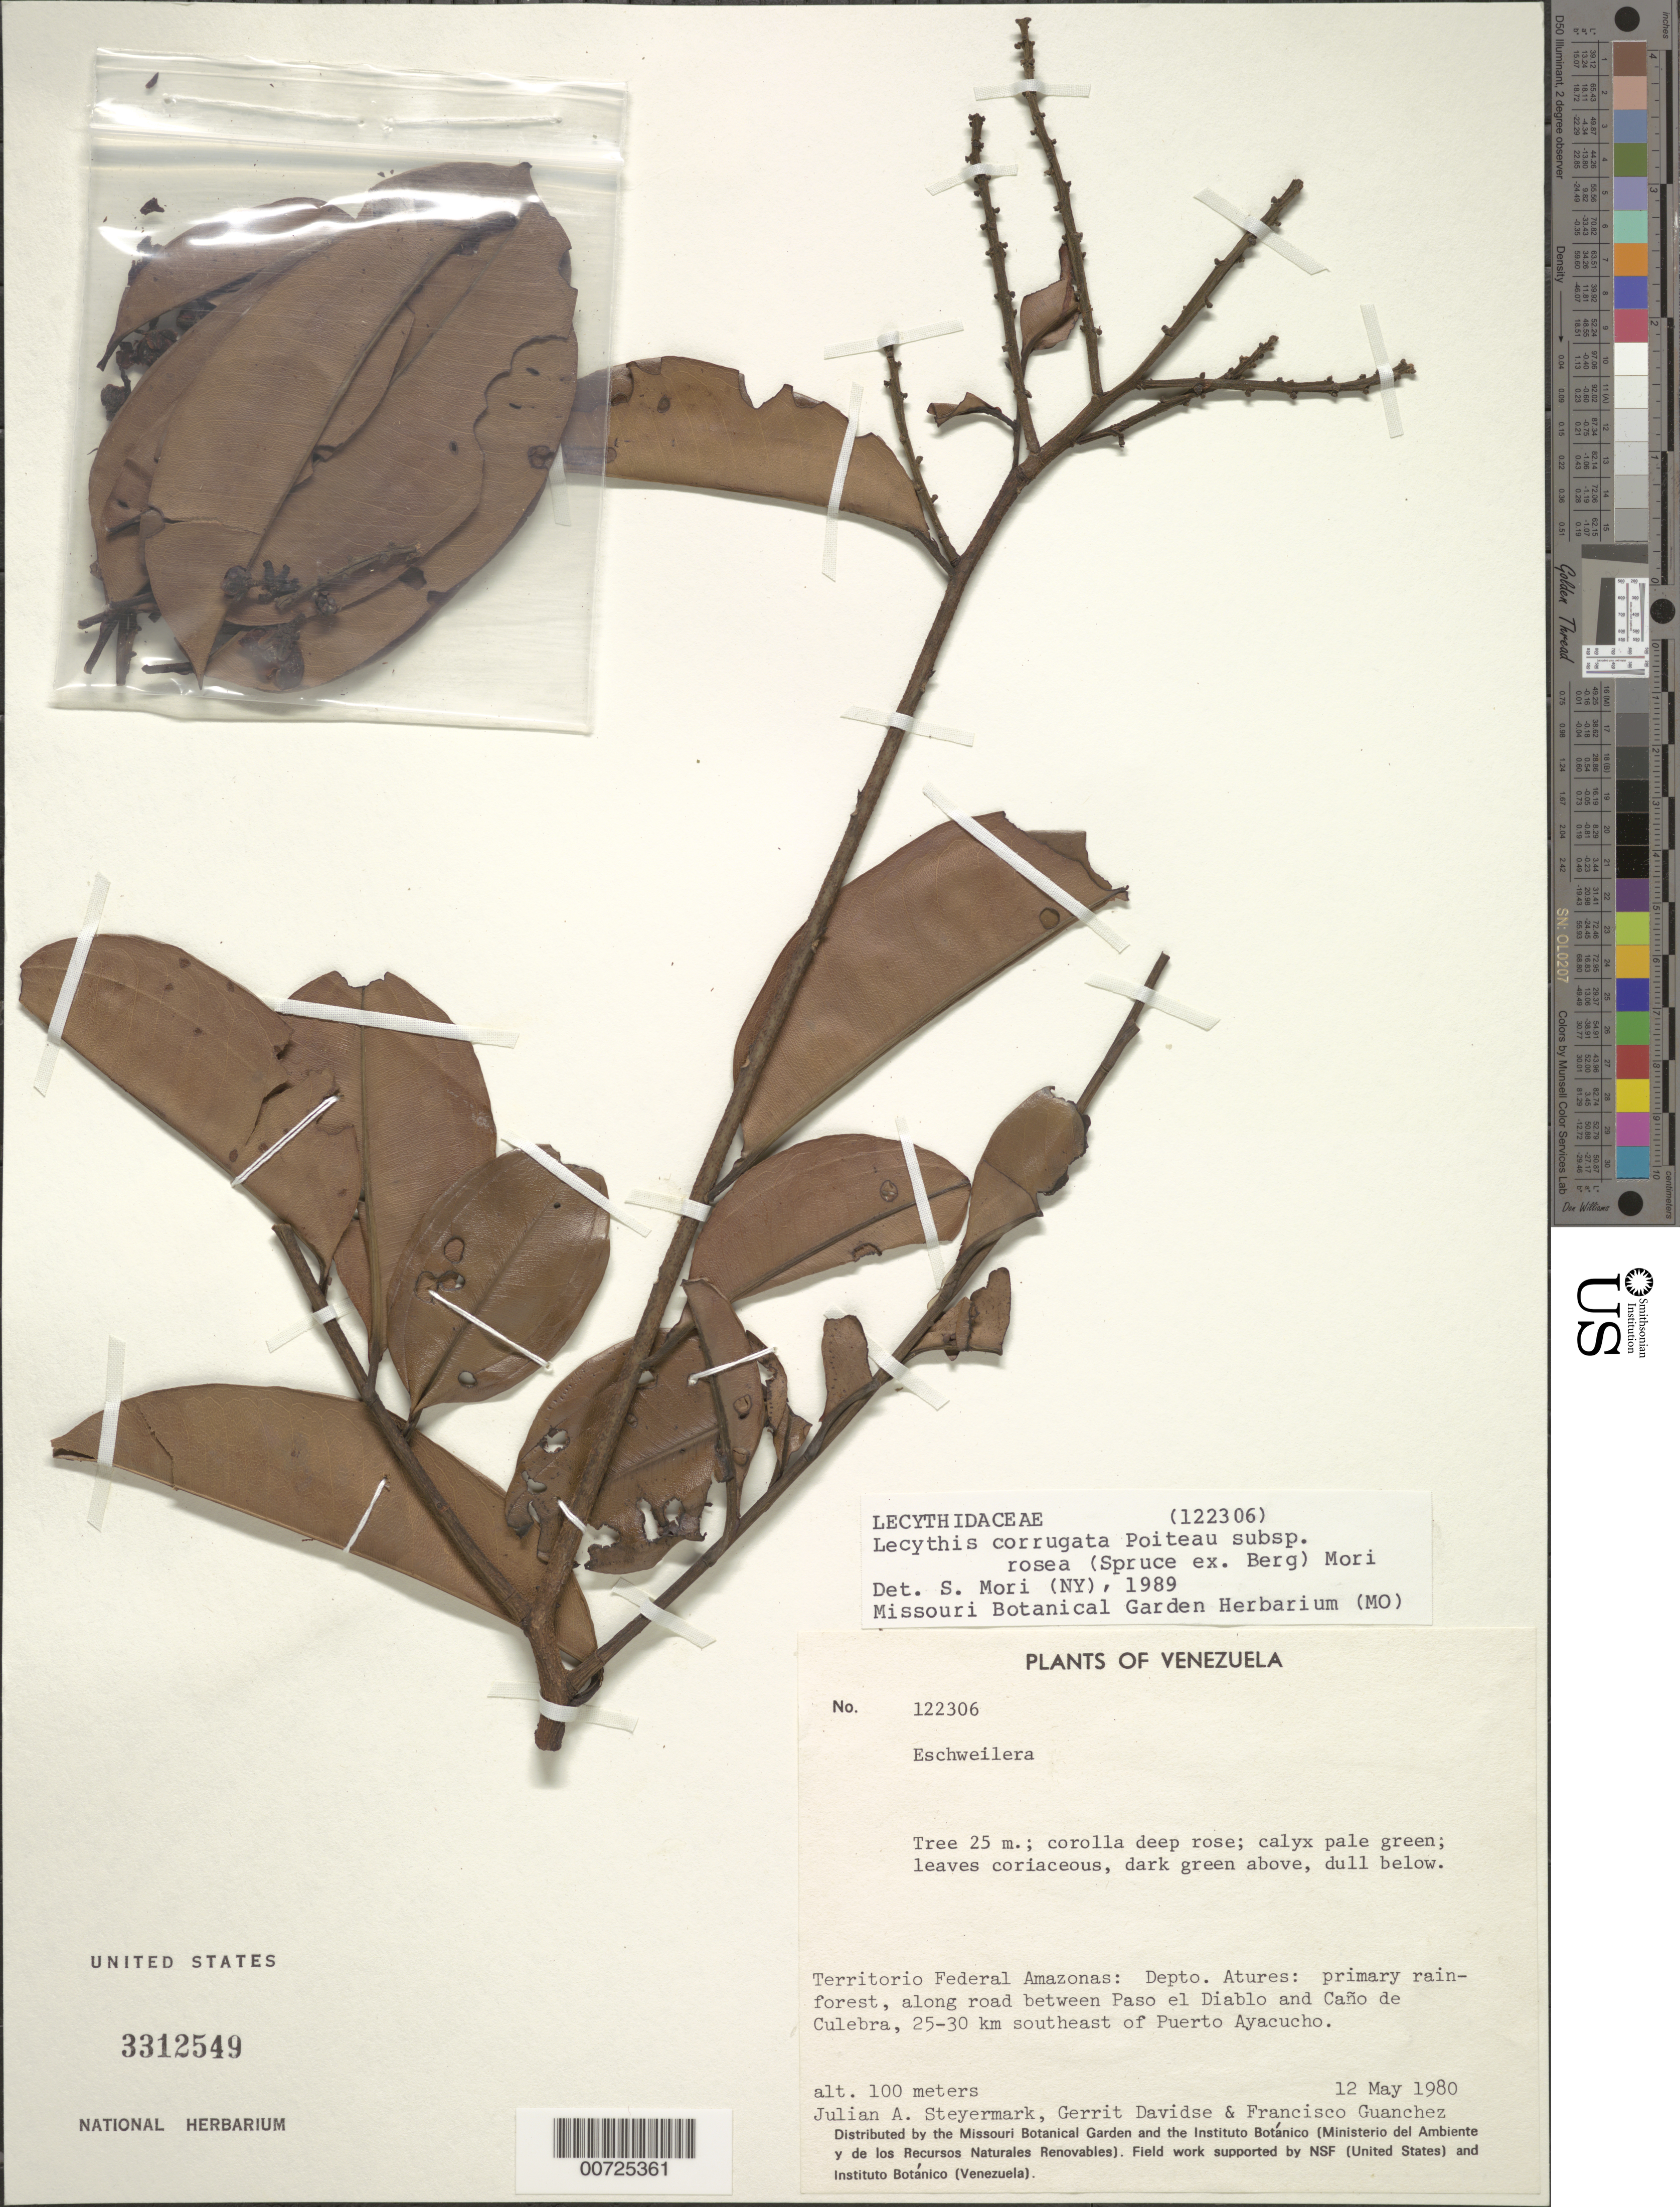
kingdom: Plantae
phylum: Tracheophyta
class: Magnoliopsida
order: Ericales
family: Lecythidaceae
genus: Lecythis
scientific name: Lecythis corrugata subsp. rosea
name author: (O. Berg) S.A. Mori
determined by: Mori, Scott A.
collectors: J. Steyermark, G. Davidse & F. Guánchez M.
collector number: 122306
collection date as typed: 12-May-80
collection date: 1980-05-12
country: Venezuela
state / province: Amazonas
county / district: Atures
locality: Paso el Diablo to Caño de Culebra, 25-30 km SE of Puerto Ayacucho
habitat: Primary rainforest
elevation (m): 100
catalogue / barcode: US 3312549